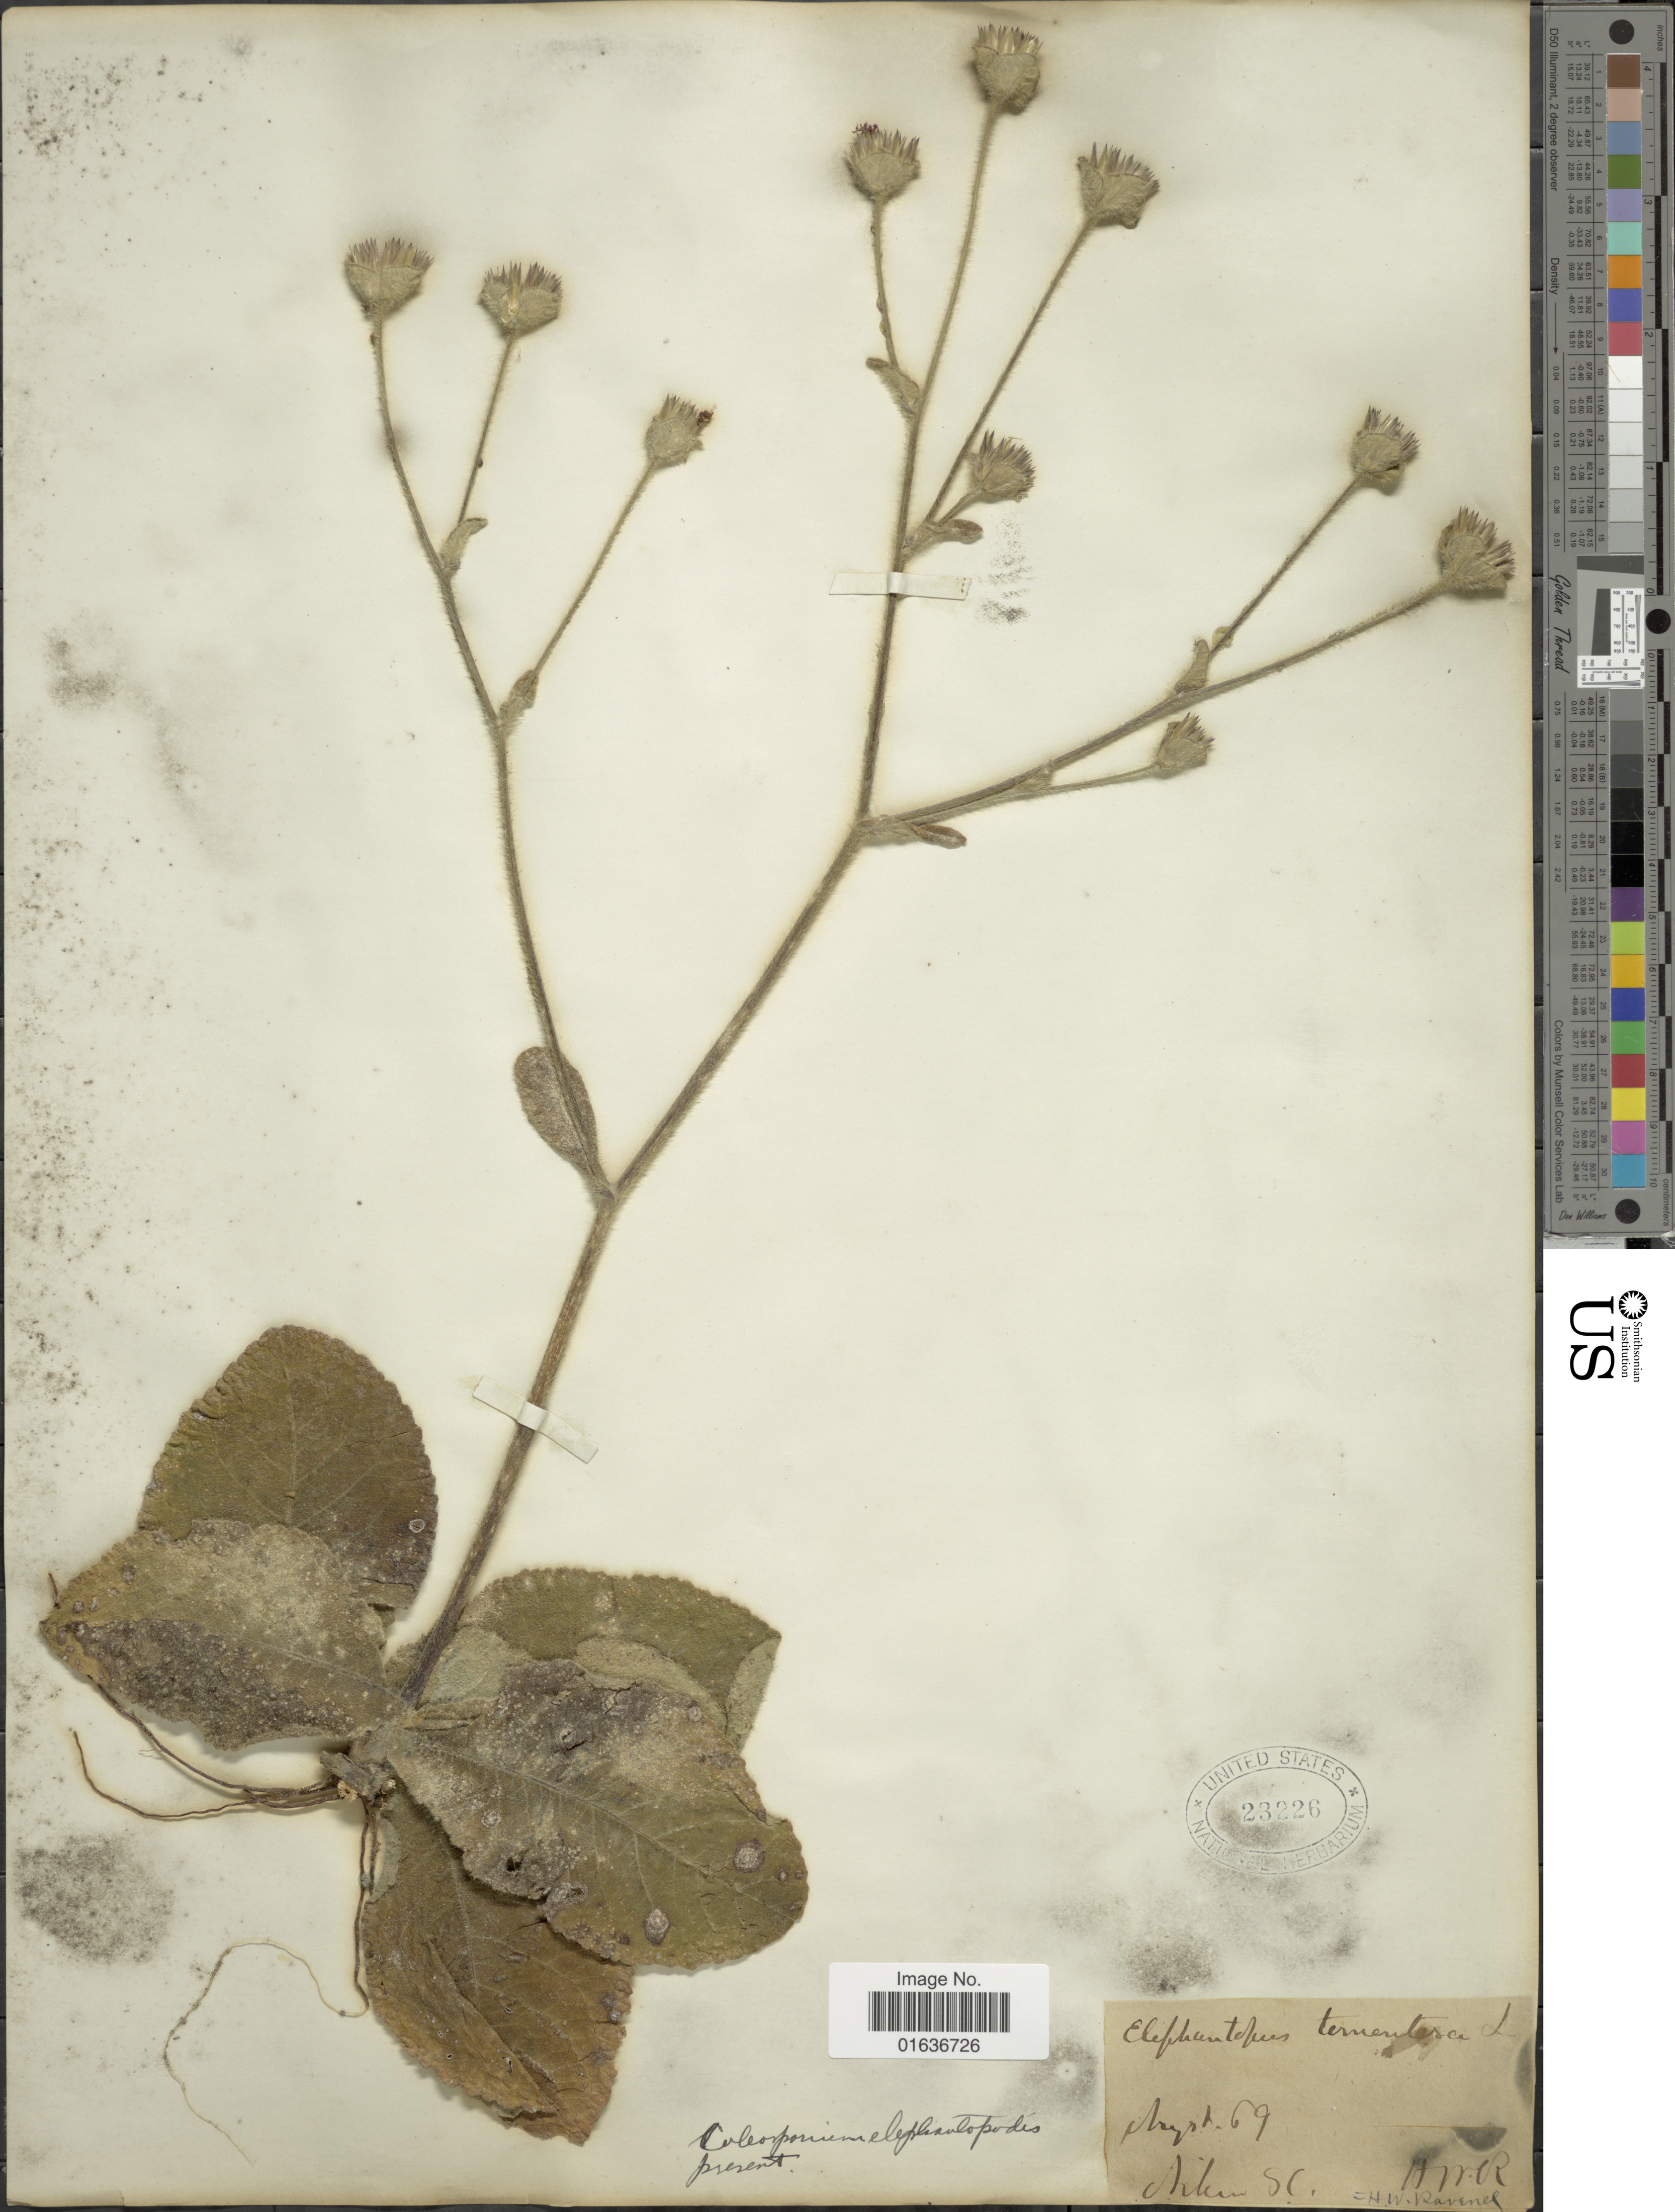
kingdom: Plantae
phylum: Tracheophyta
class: Magnoliopsida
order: Asterales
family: Asteraceae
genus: Elephantopus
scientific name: Elephantopus tomentosus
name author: L.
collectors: H. Ravenel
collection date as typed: Transcribed d/m/y: /8/69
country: United States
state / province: South Carolina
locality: Aiken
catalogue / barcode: US 23226